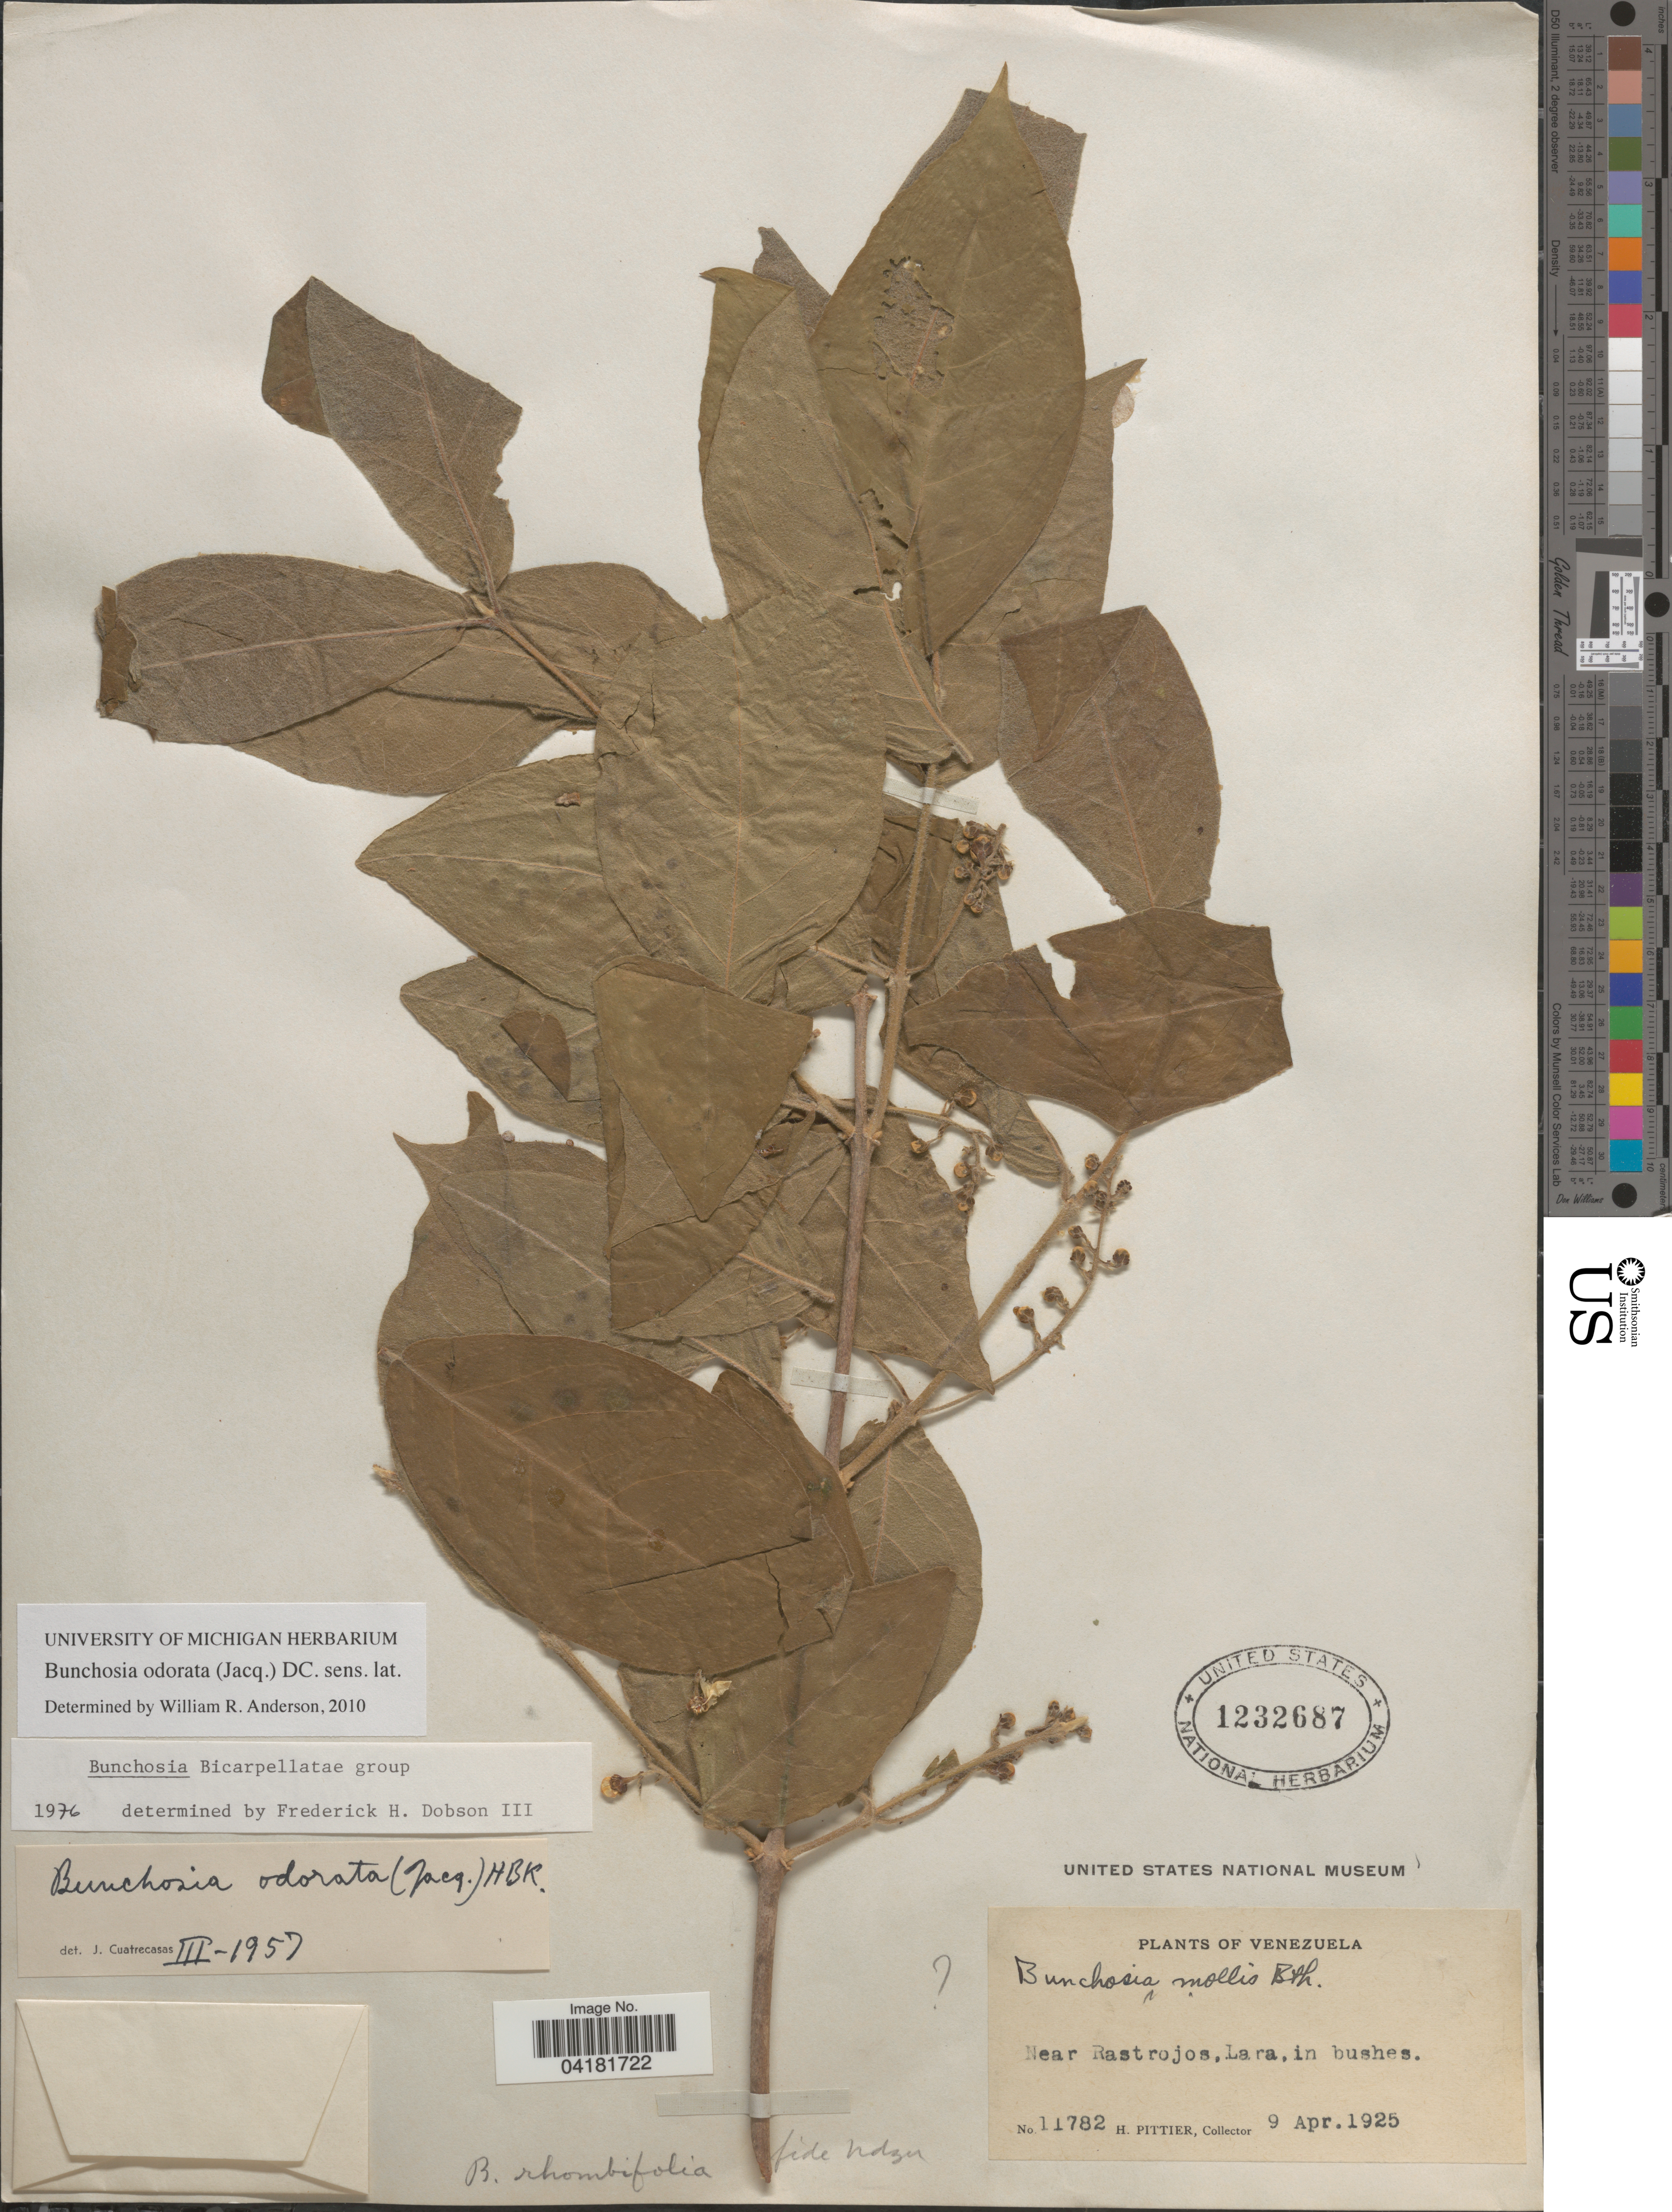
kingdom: Plantae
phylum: Tracheophyta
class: Magnoliopsida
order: Malpighiales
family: Malpighiaceae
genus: Bunchosia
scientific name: Bunchosia odorata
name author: (Jacq.) DC.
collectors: H. F. Pittier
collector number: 11782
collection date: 1925-04-09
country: Venezuela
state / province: Lara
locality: Near Rastrojos.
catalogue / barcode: US 1232687